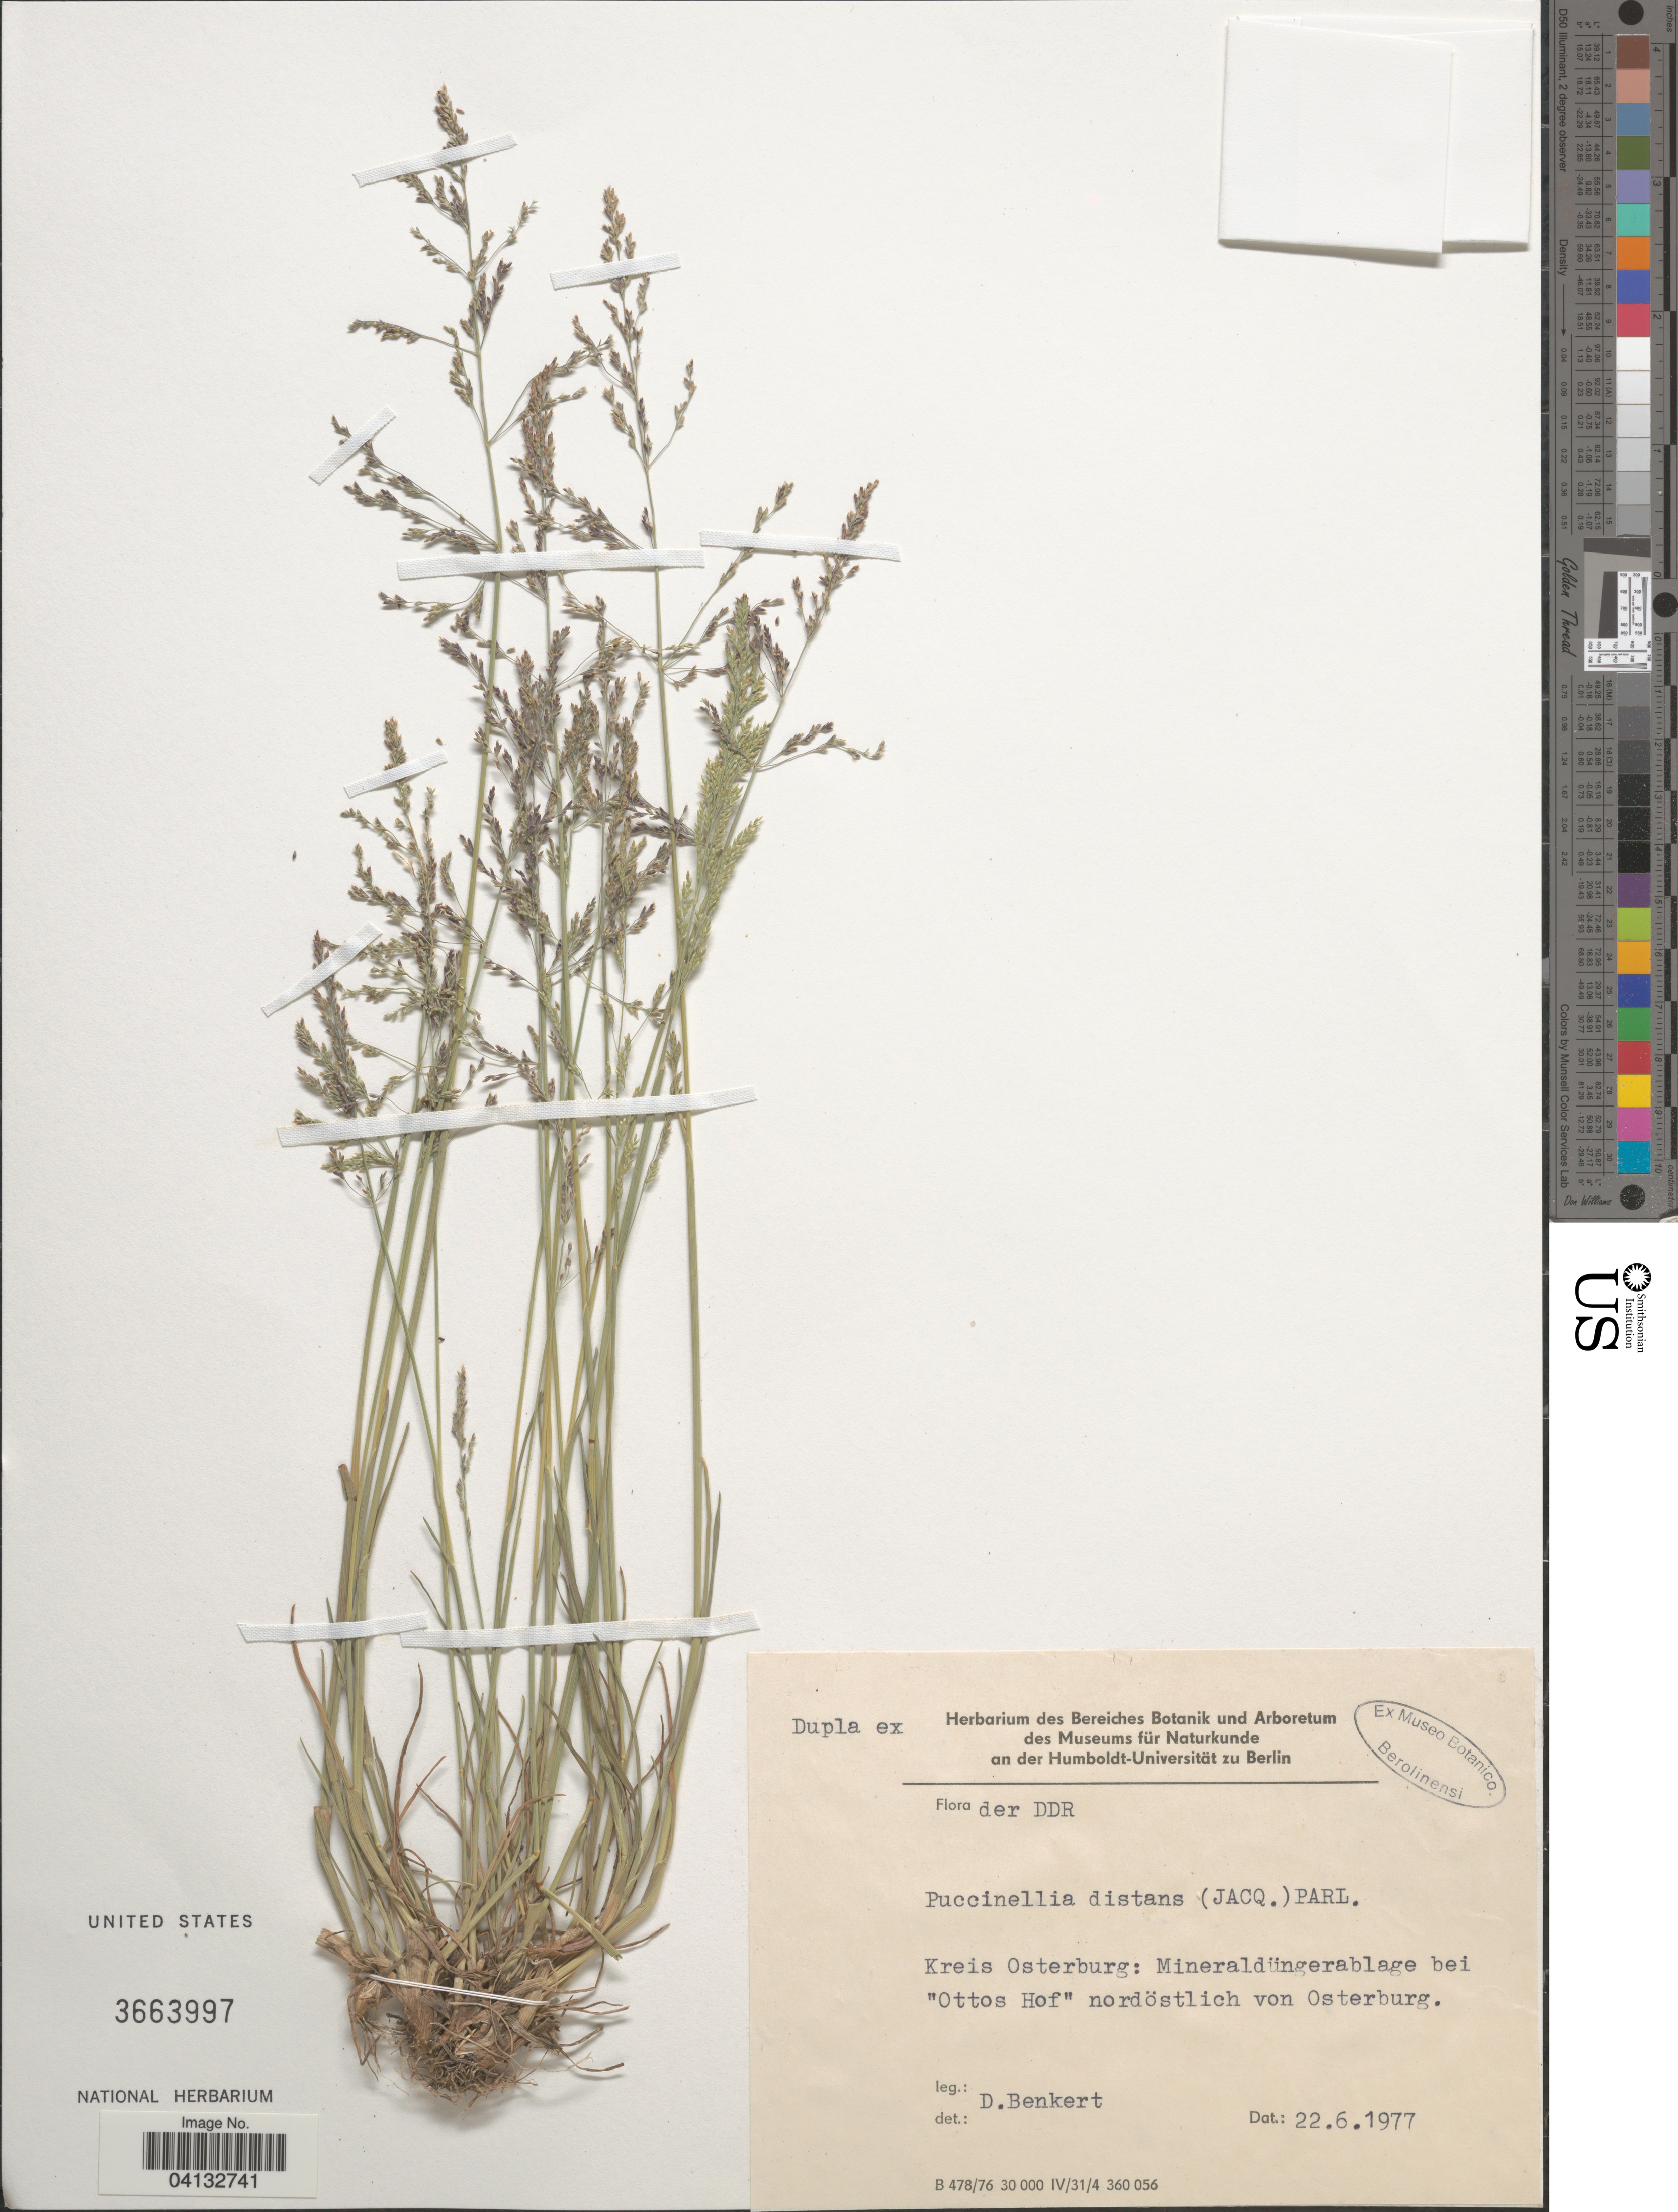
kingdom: Plantae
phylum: Tracheophyta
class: Liliopsida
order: Poales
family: Poaceae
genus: Puccinellia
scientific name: Puccinellia distans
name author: (Jacq.) Parl.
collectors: D. Benkert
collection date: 1977-06-22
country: Germany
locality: DDR. Kreis Osterburg: Mineraldüngerablage bei "Ottos Hof" nordöstlich von Osterburg.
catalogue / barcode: US 3663997